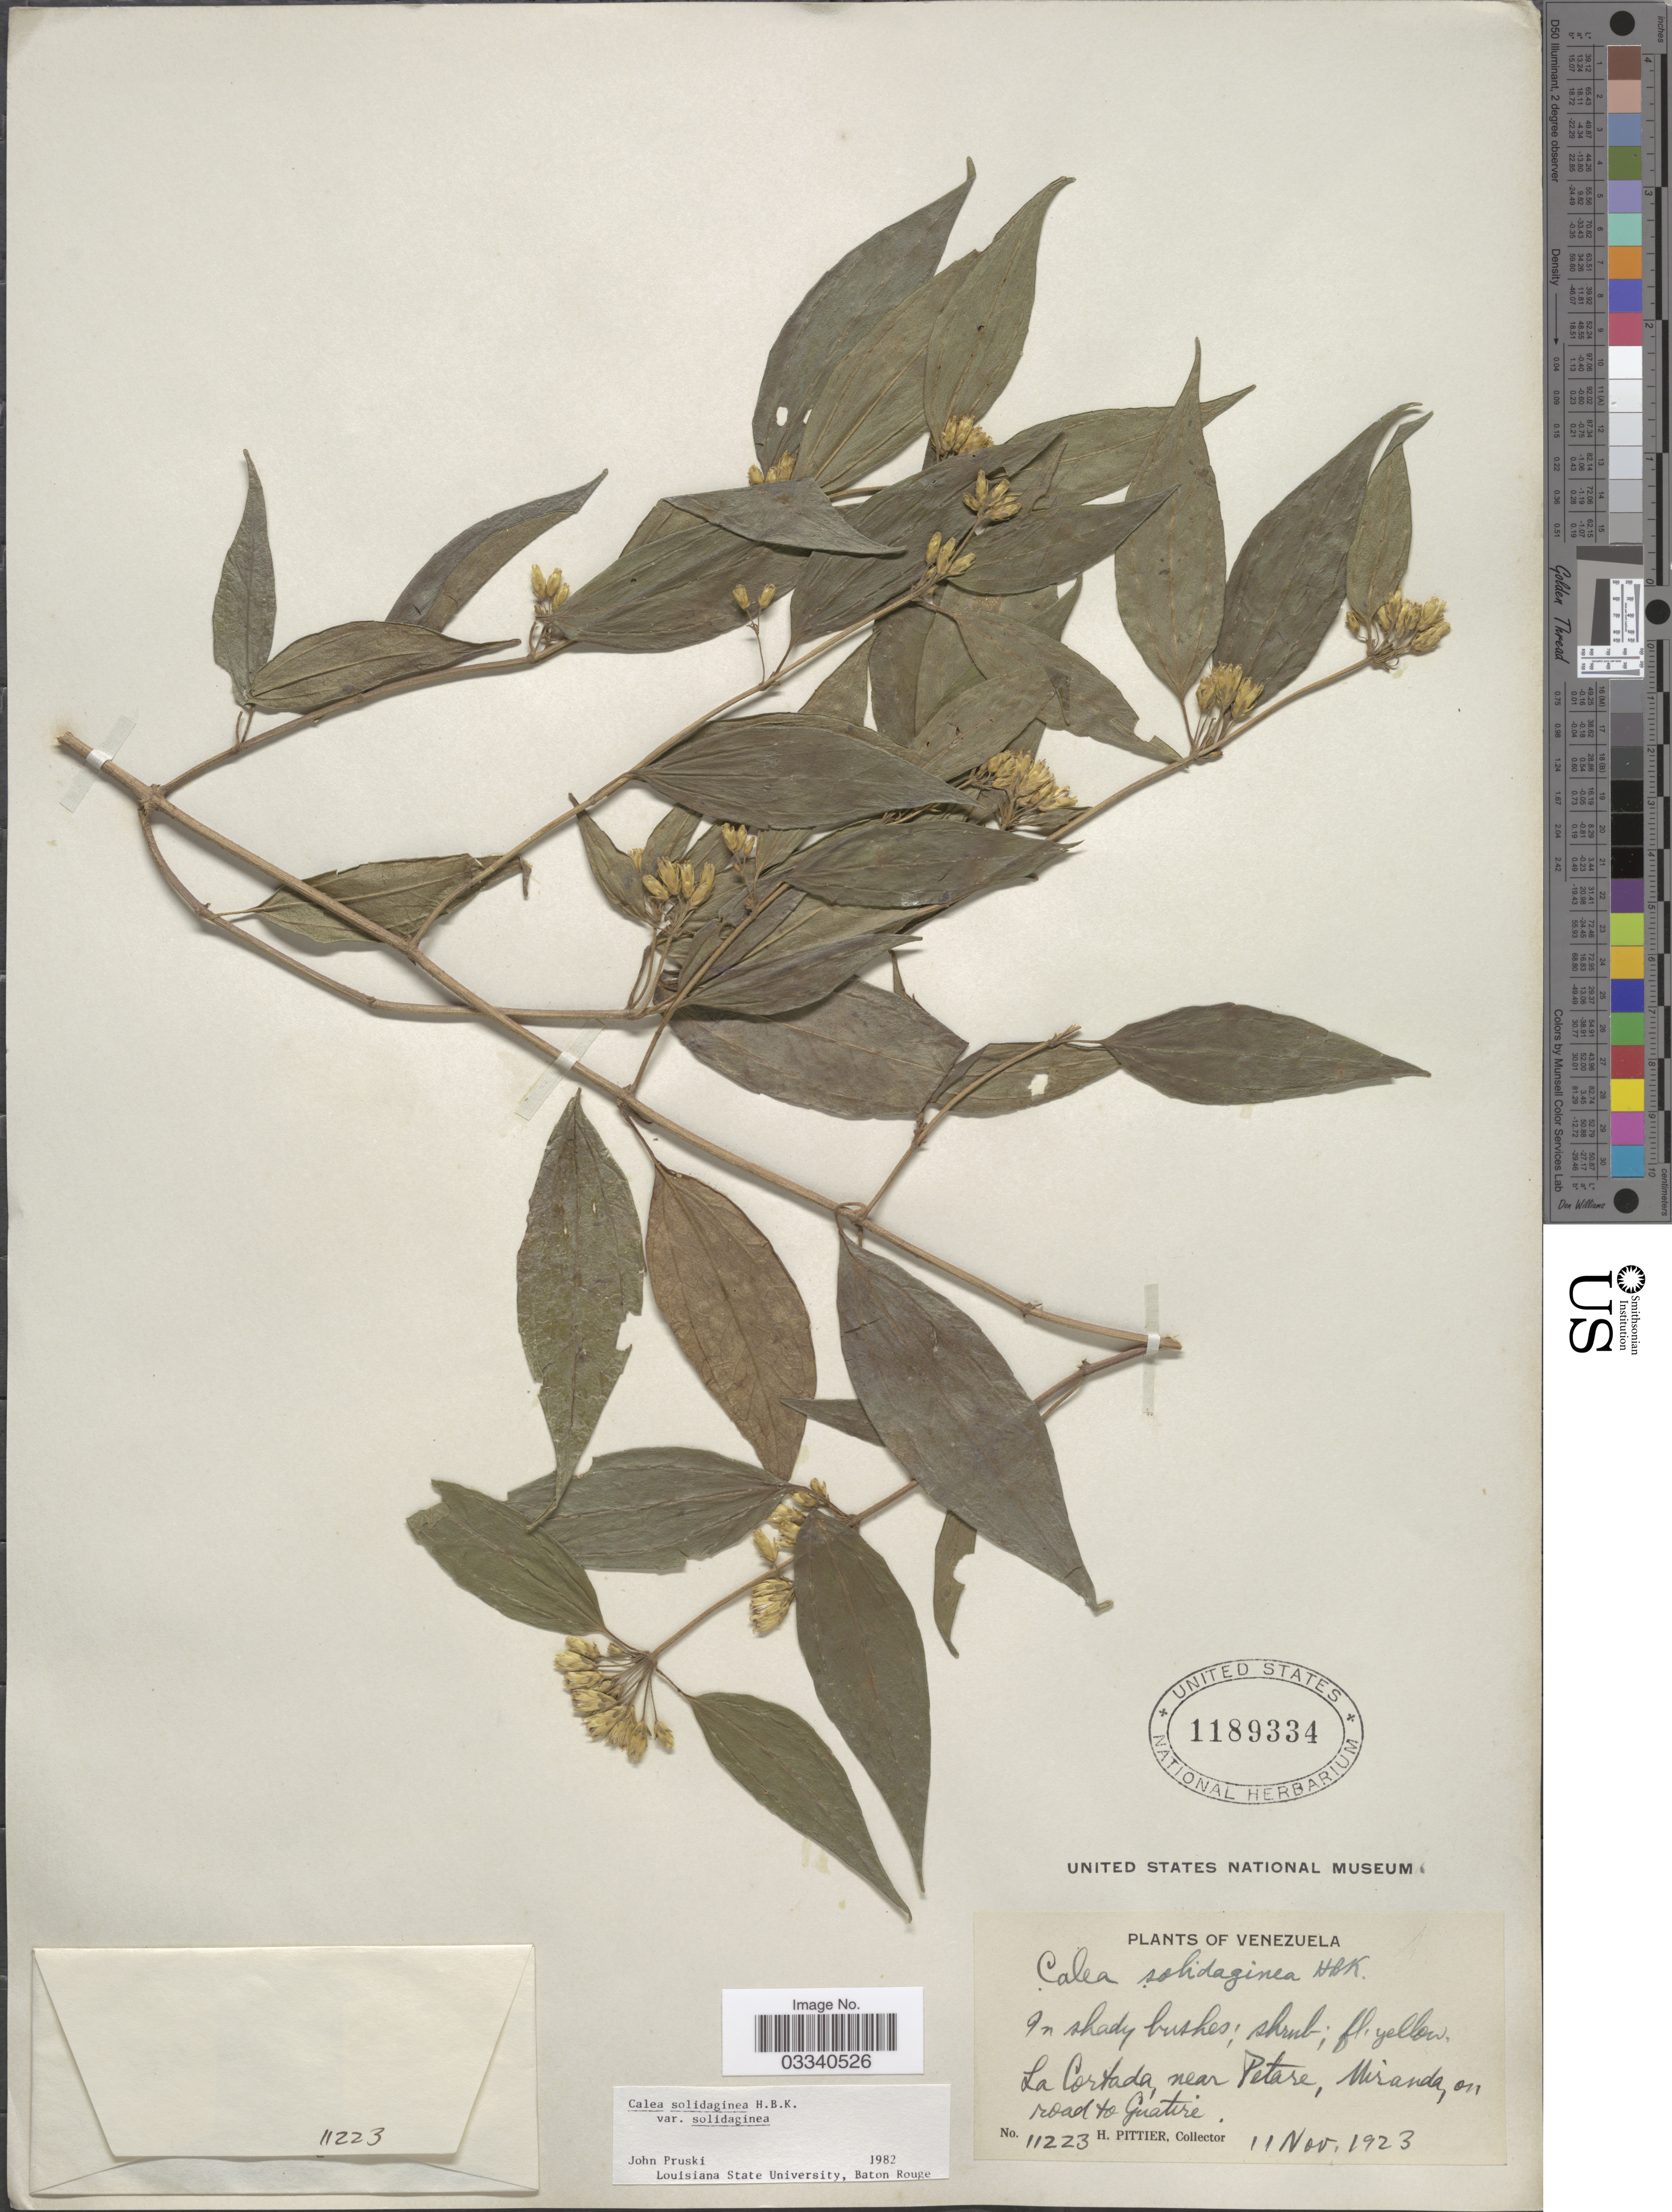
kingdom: Plantae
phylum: Tracheophyta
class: Magnoliopsida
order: Asterales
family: Asteraceae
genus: Calea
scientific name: Calea solidaginea var. solidaginea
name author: Kunth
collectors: H. F. Pittier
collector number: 11223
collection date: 1923-11-11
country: Venezuela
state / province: Miranda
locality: La Cortada, near Petare, on road to Guatire.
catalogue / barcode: US 1189334